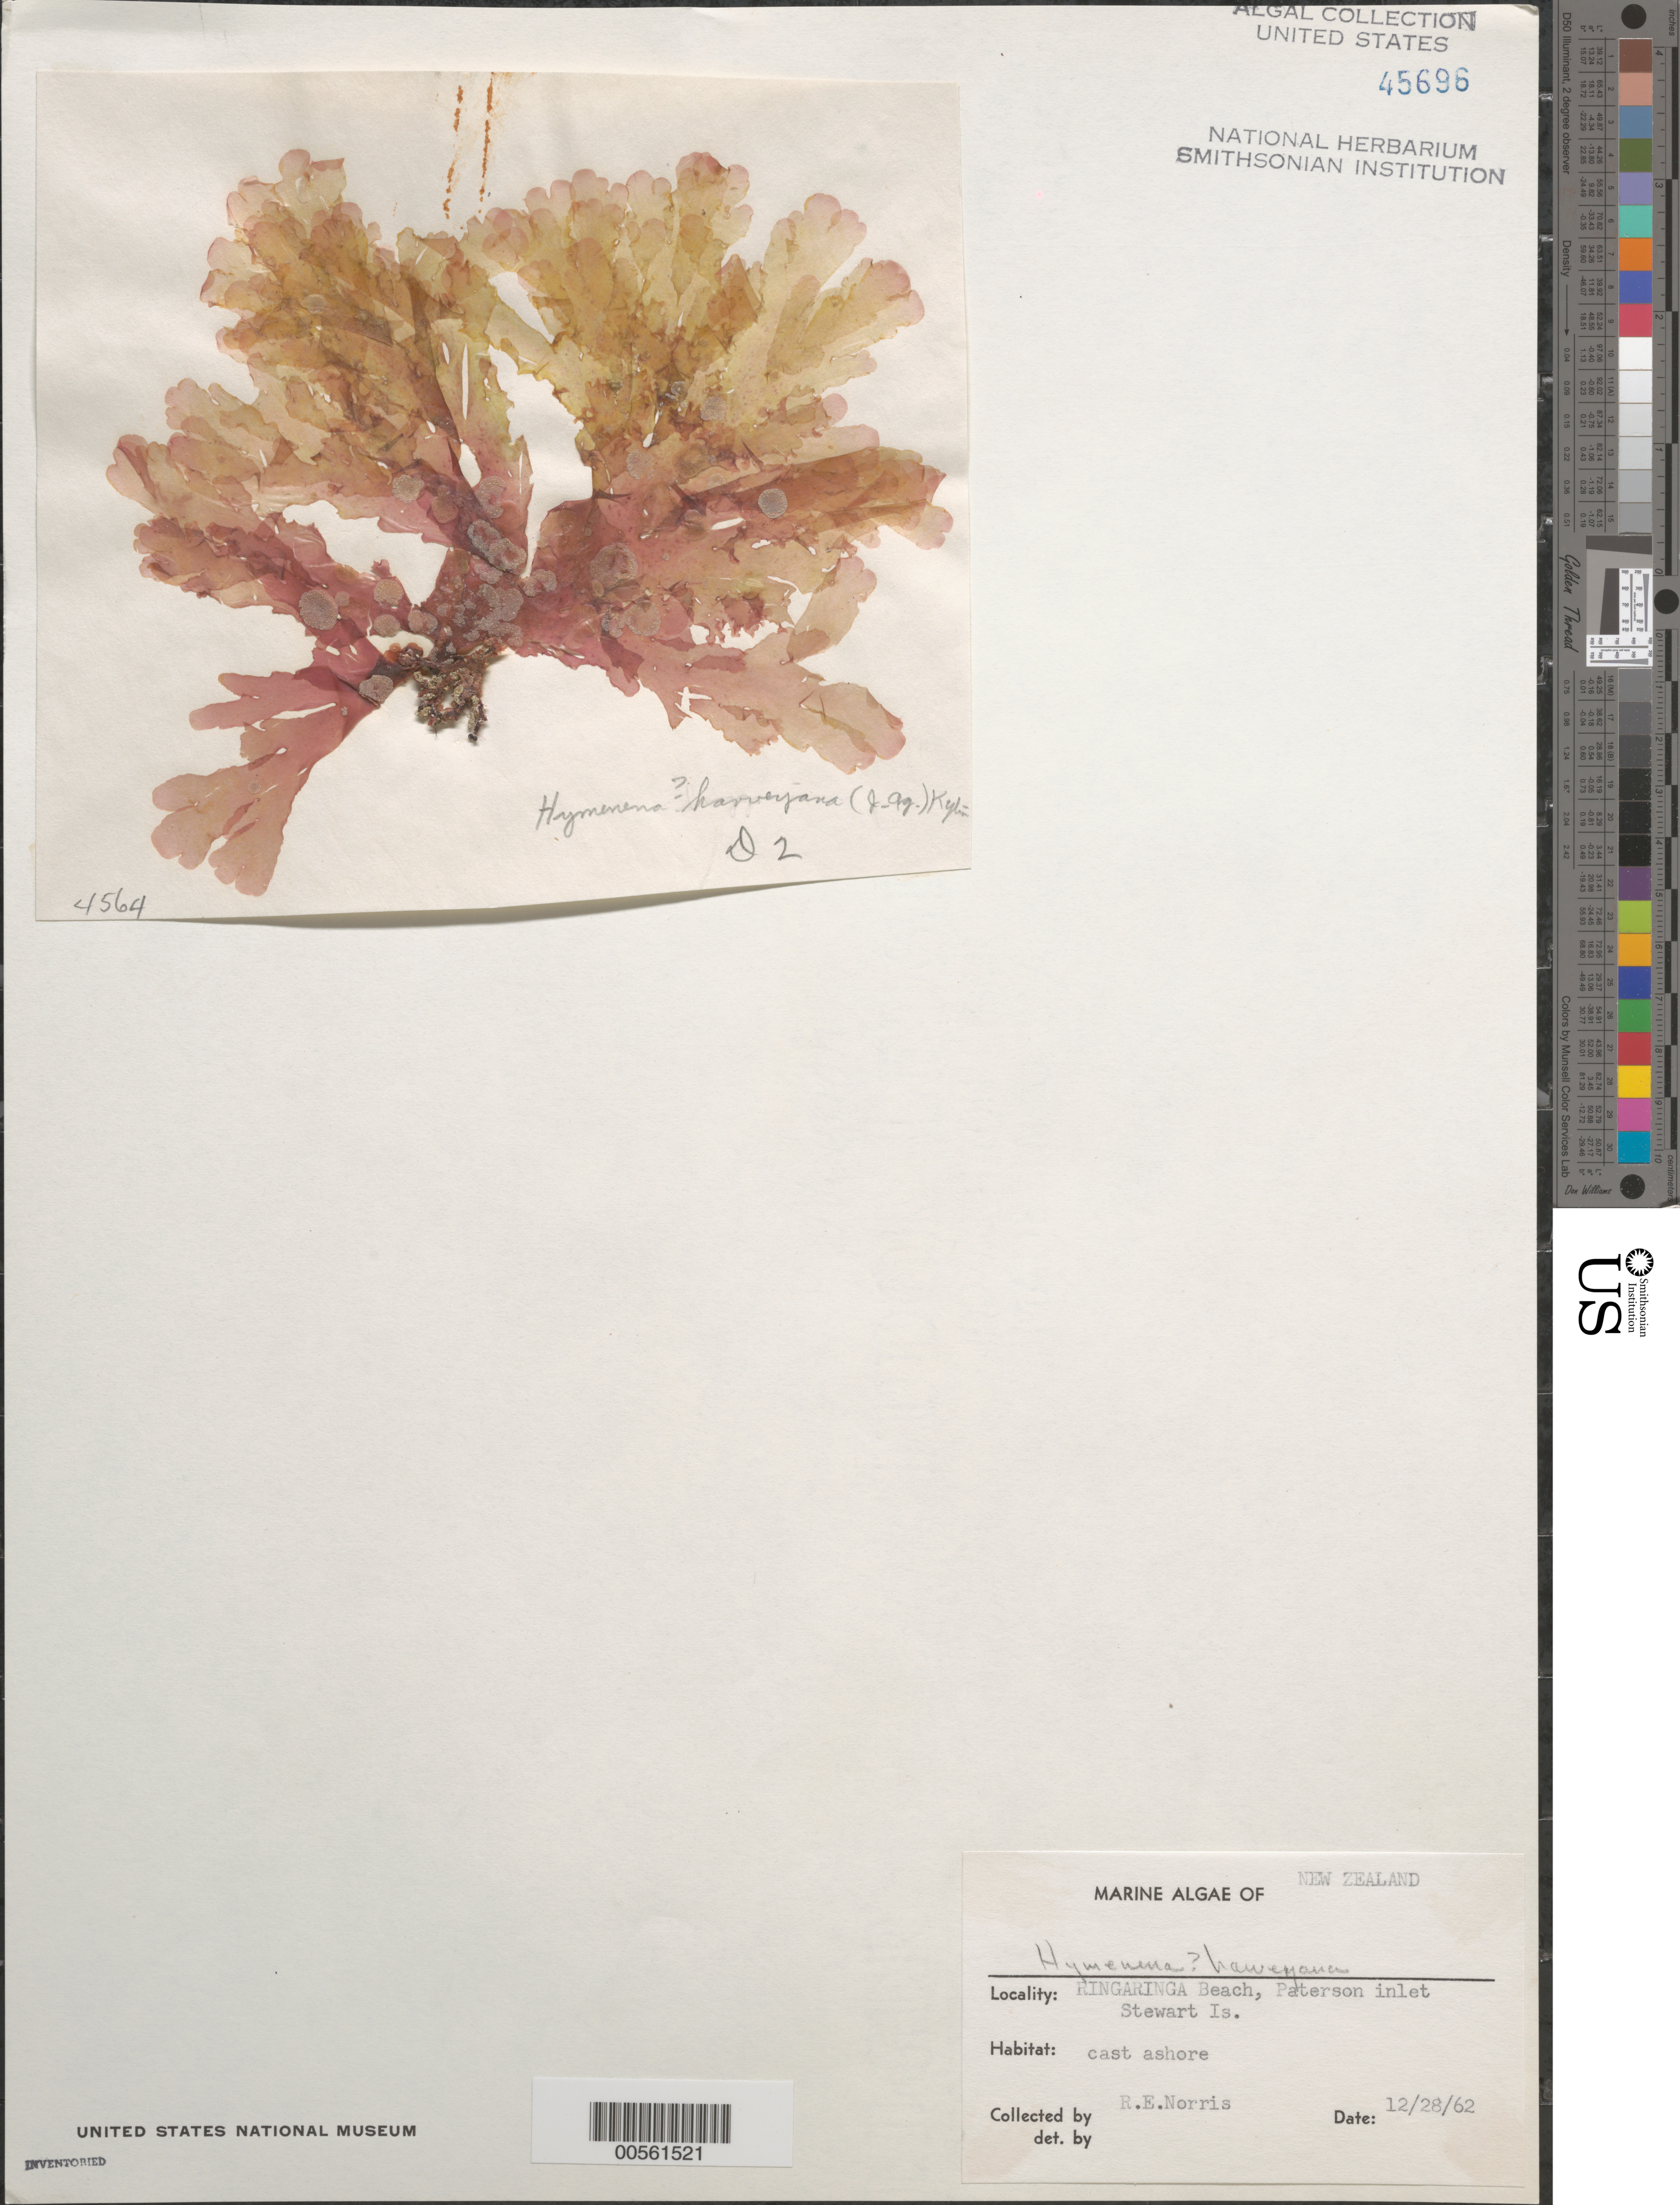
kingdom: Plantae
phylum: Rhodophyta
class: Florideophyceae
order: Ceramiales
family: Delesseriaceae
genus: Hymenena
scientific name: Hymenena harveyana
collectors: R. E. Norris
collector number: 4564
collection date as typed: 28 Dec 1963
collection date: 1963-12-28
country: New Zealand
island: Stewart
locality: Ringaringa beach, paterson inlet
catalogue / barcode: US 45696